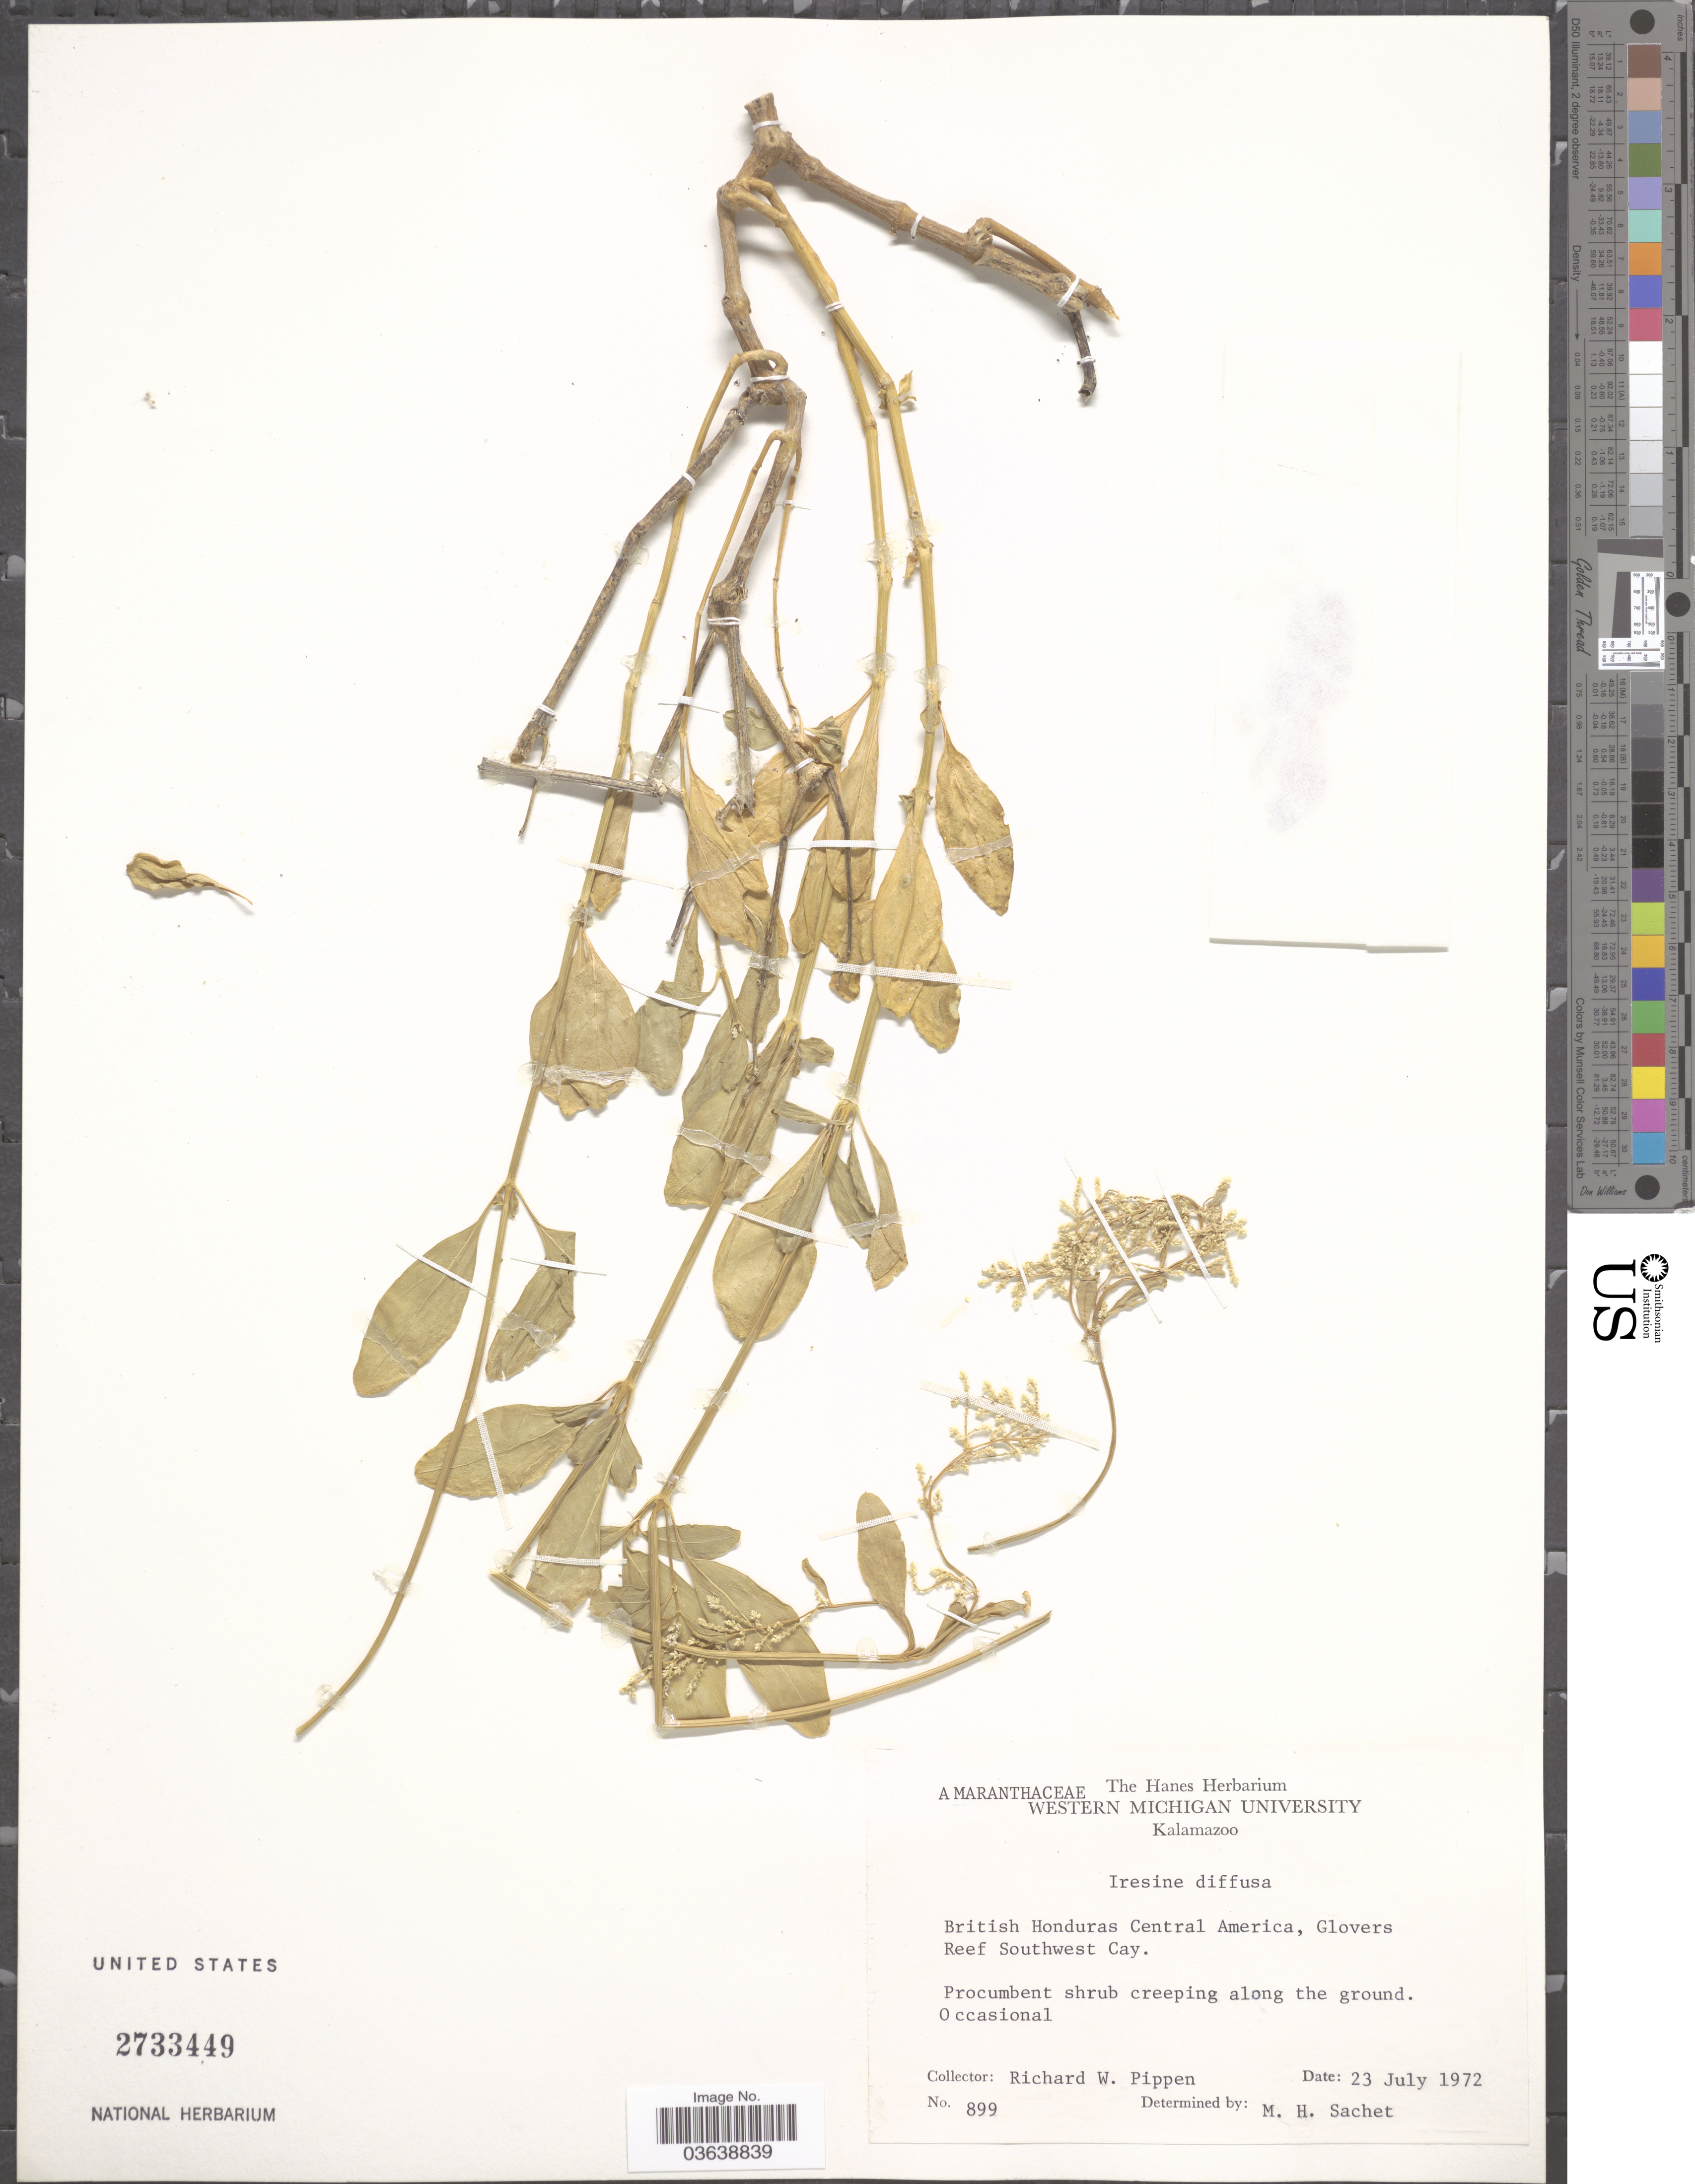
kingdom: Plantae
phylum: Tracheophyta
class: Magnoliopsida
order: Caryophyllales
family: Amaranthaceae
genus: Iresine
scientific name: Iresine diffusa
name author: Humb. & Bonpl. ex Willd.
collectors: R. W. Pippen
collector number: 899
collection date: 1972-07-23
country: Belize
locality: British Honduras Central America, Glovers Reef Southwest Cay.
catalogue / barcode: US 2733449